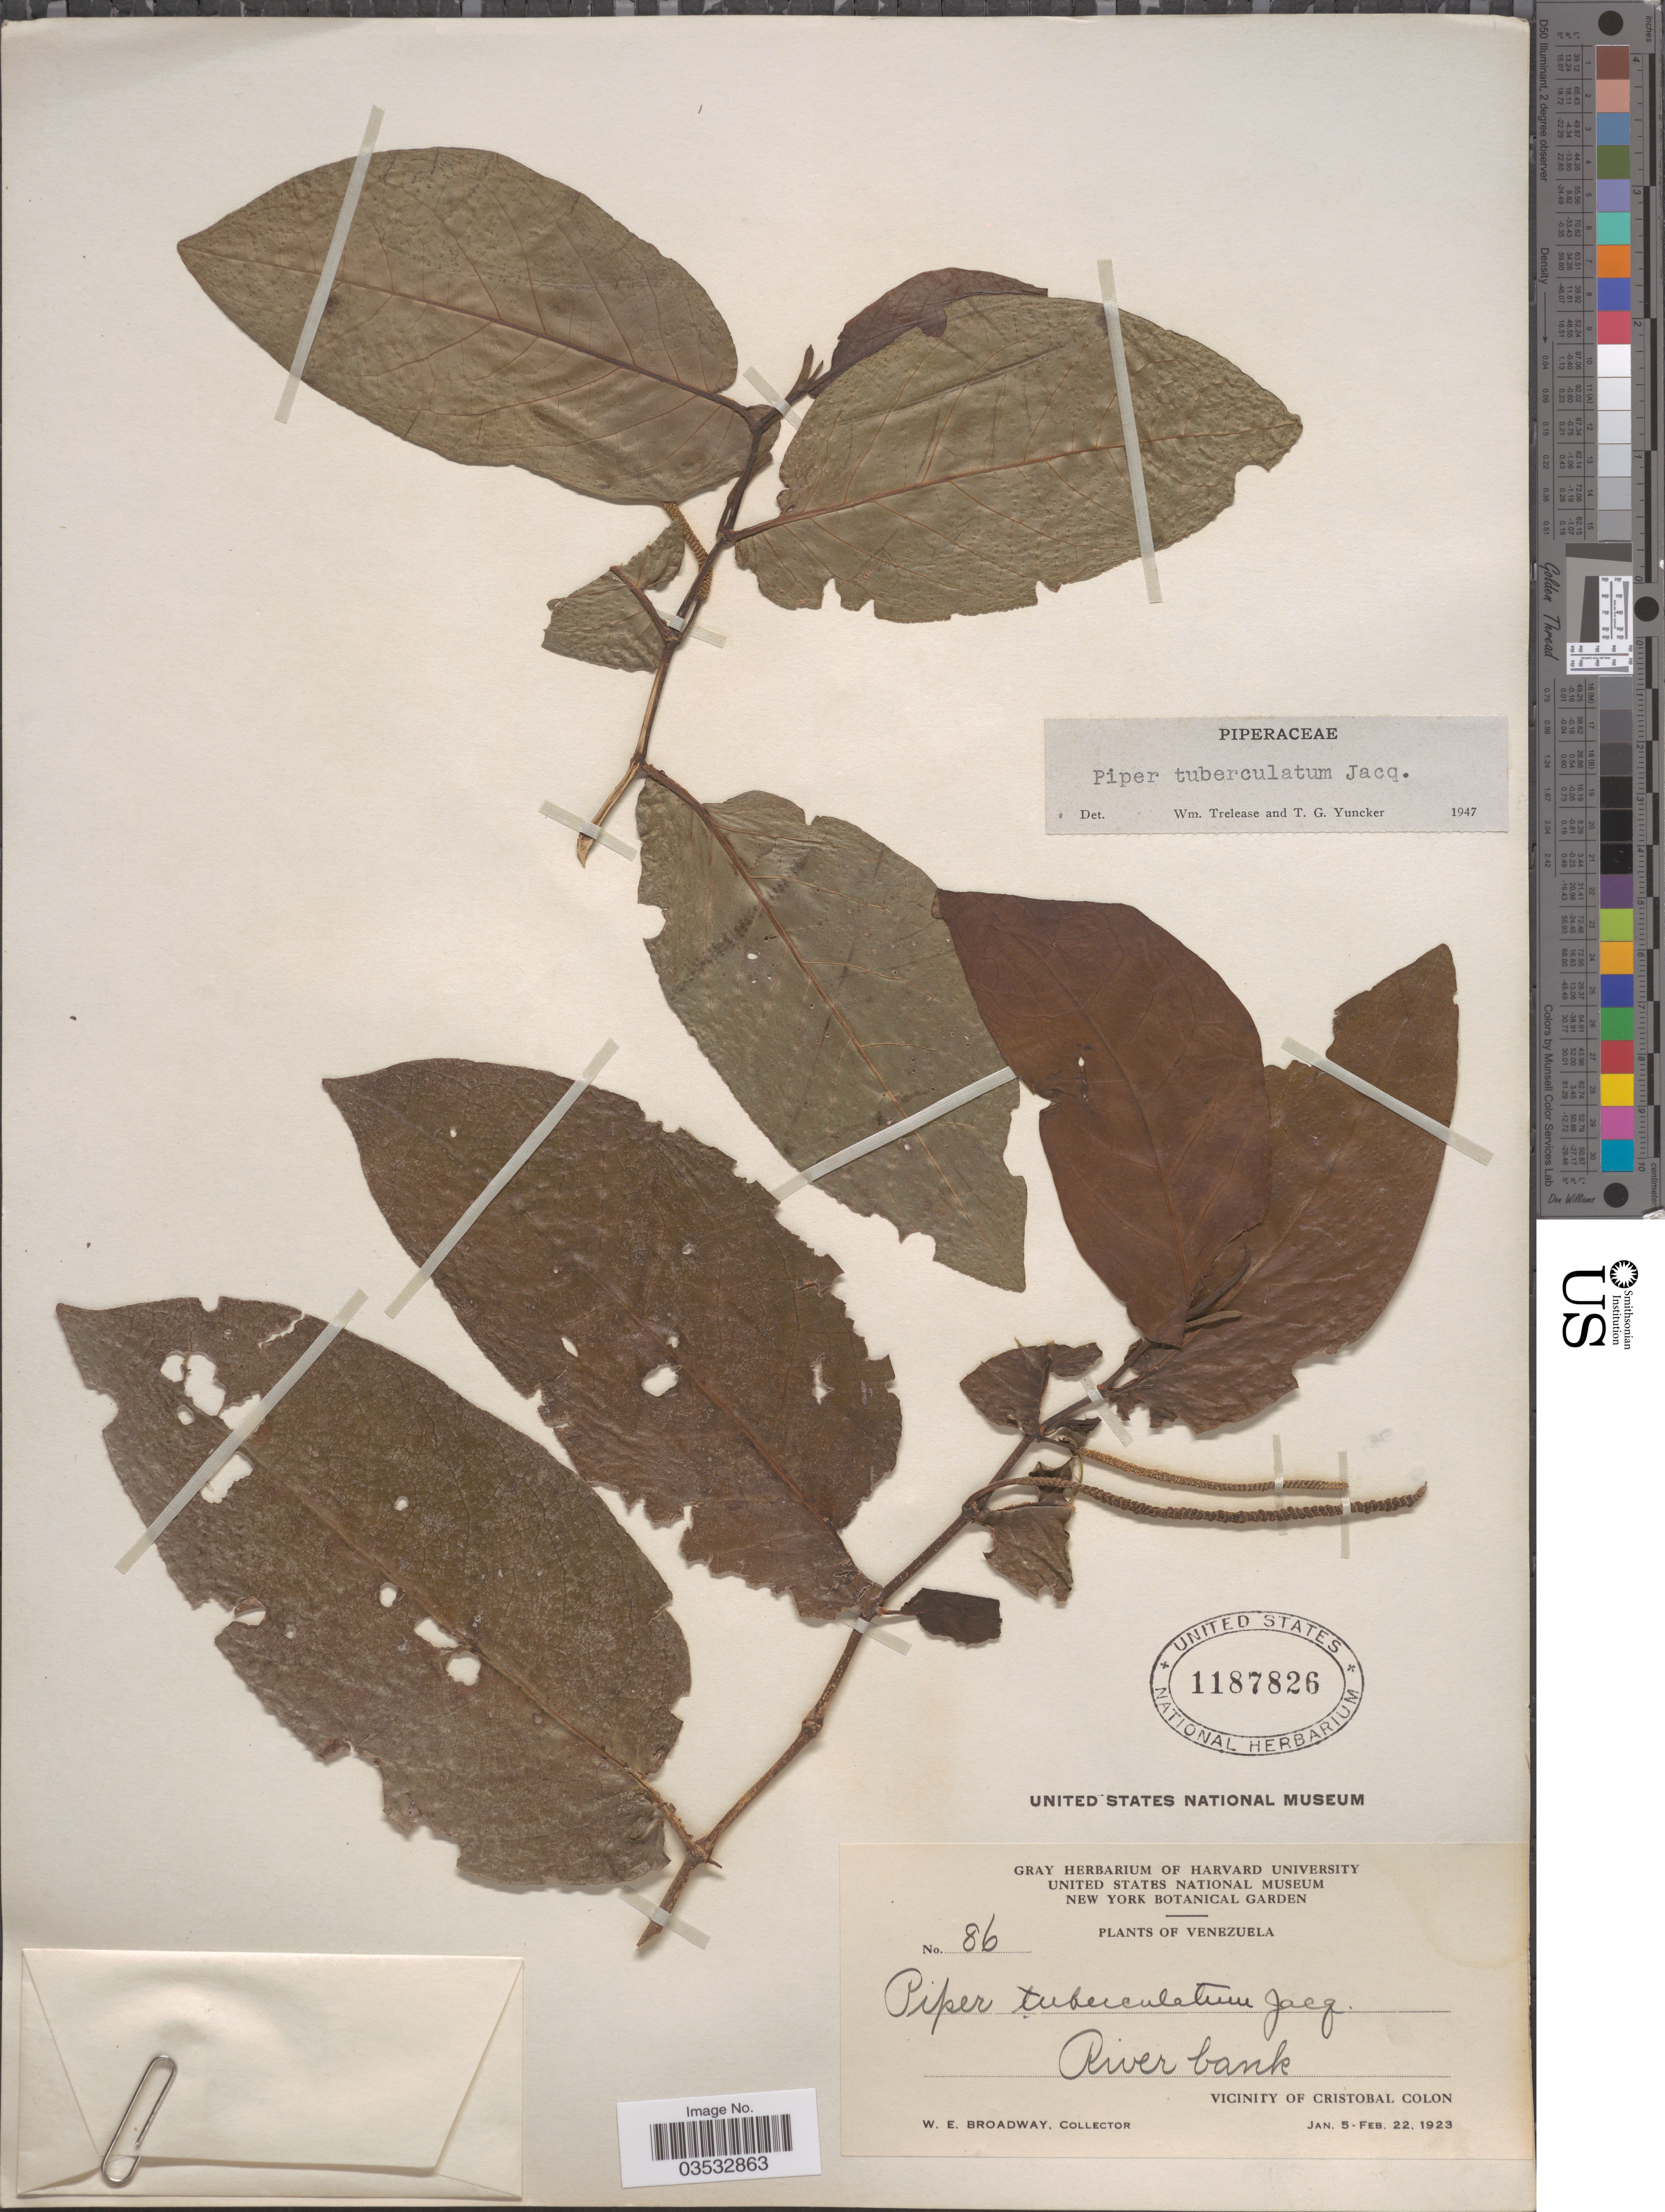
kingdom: Plantae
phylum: Tracheophyta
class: Magnoliopsida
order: Piperales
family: Piperaceae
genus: Piper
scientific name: Piper tuberculatum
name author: Jacq.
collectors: W. E. Broadway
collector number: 86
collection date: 1923-01-05/1923-02-22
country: Venezuela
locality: Vicinity of Cristobal Colon.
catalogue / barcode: US 1187826